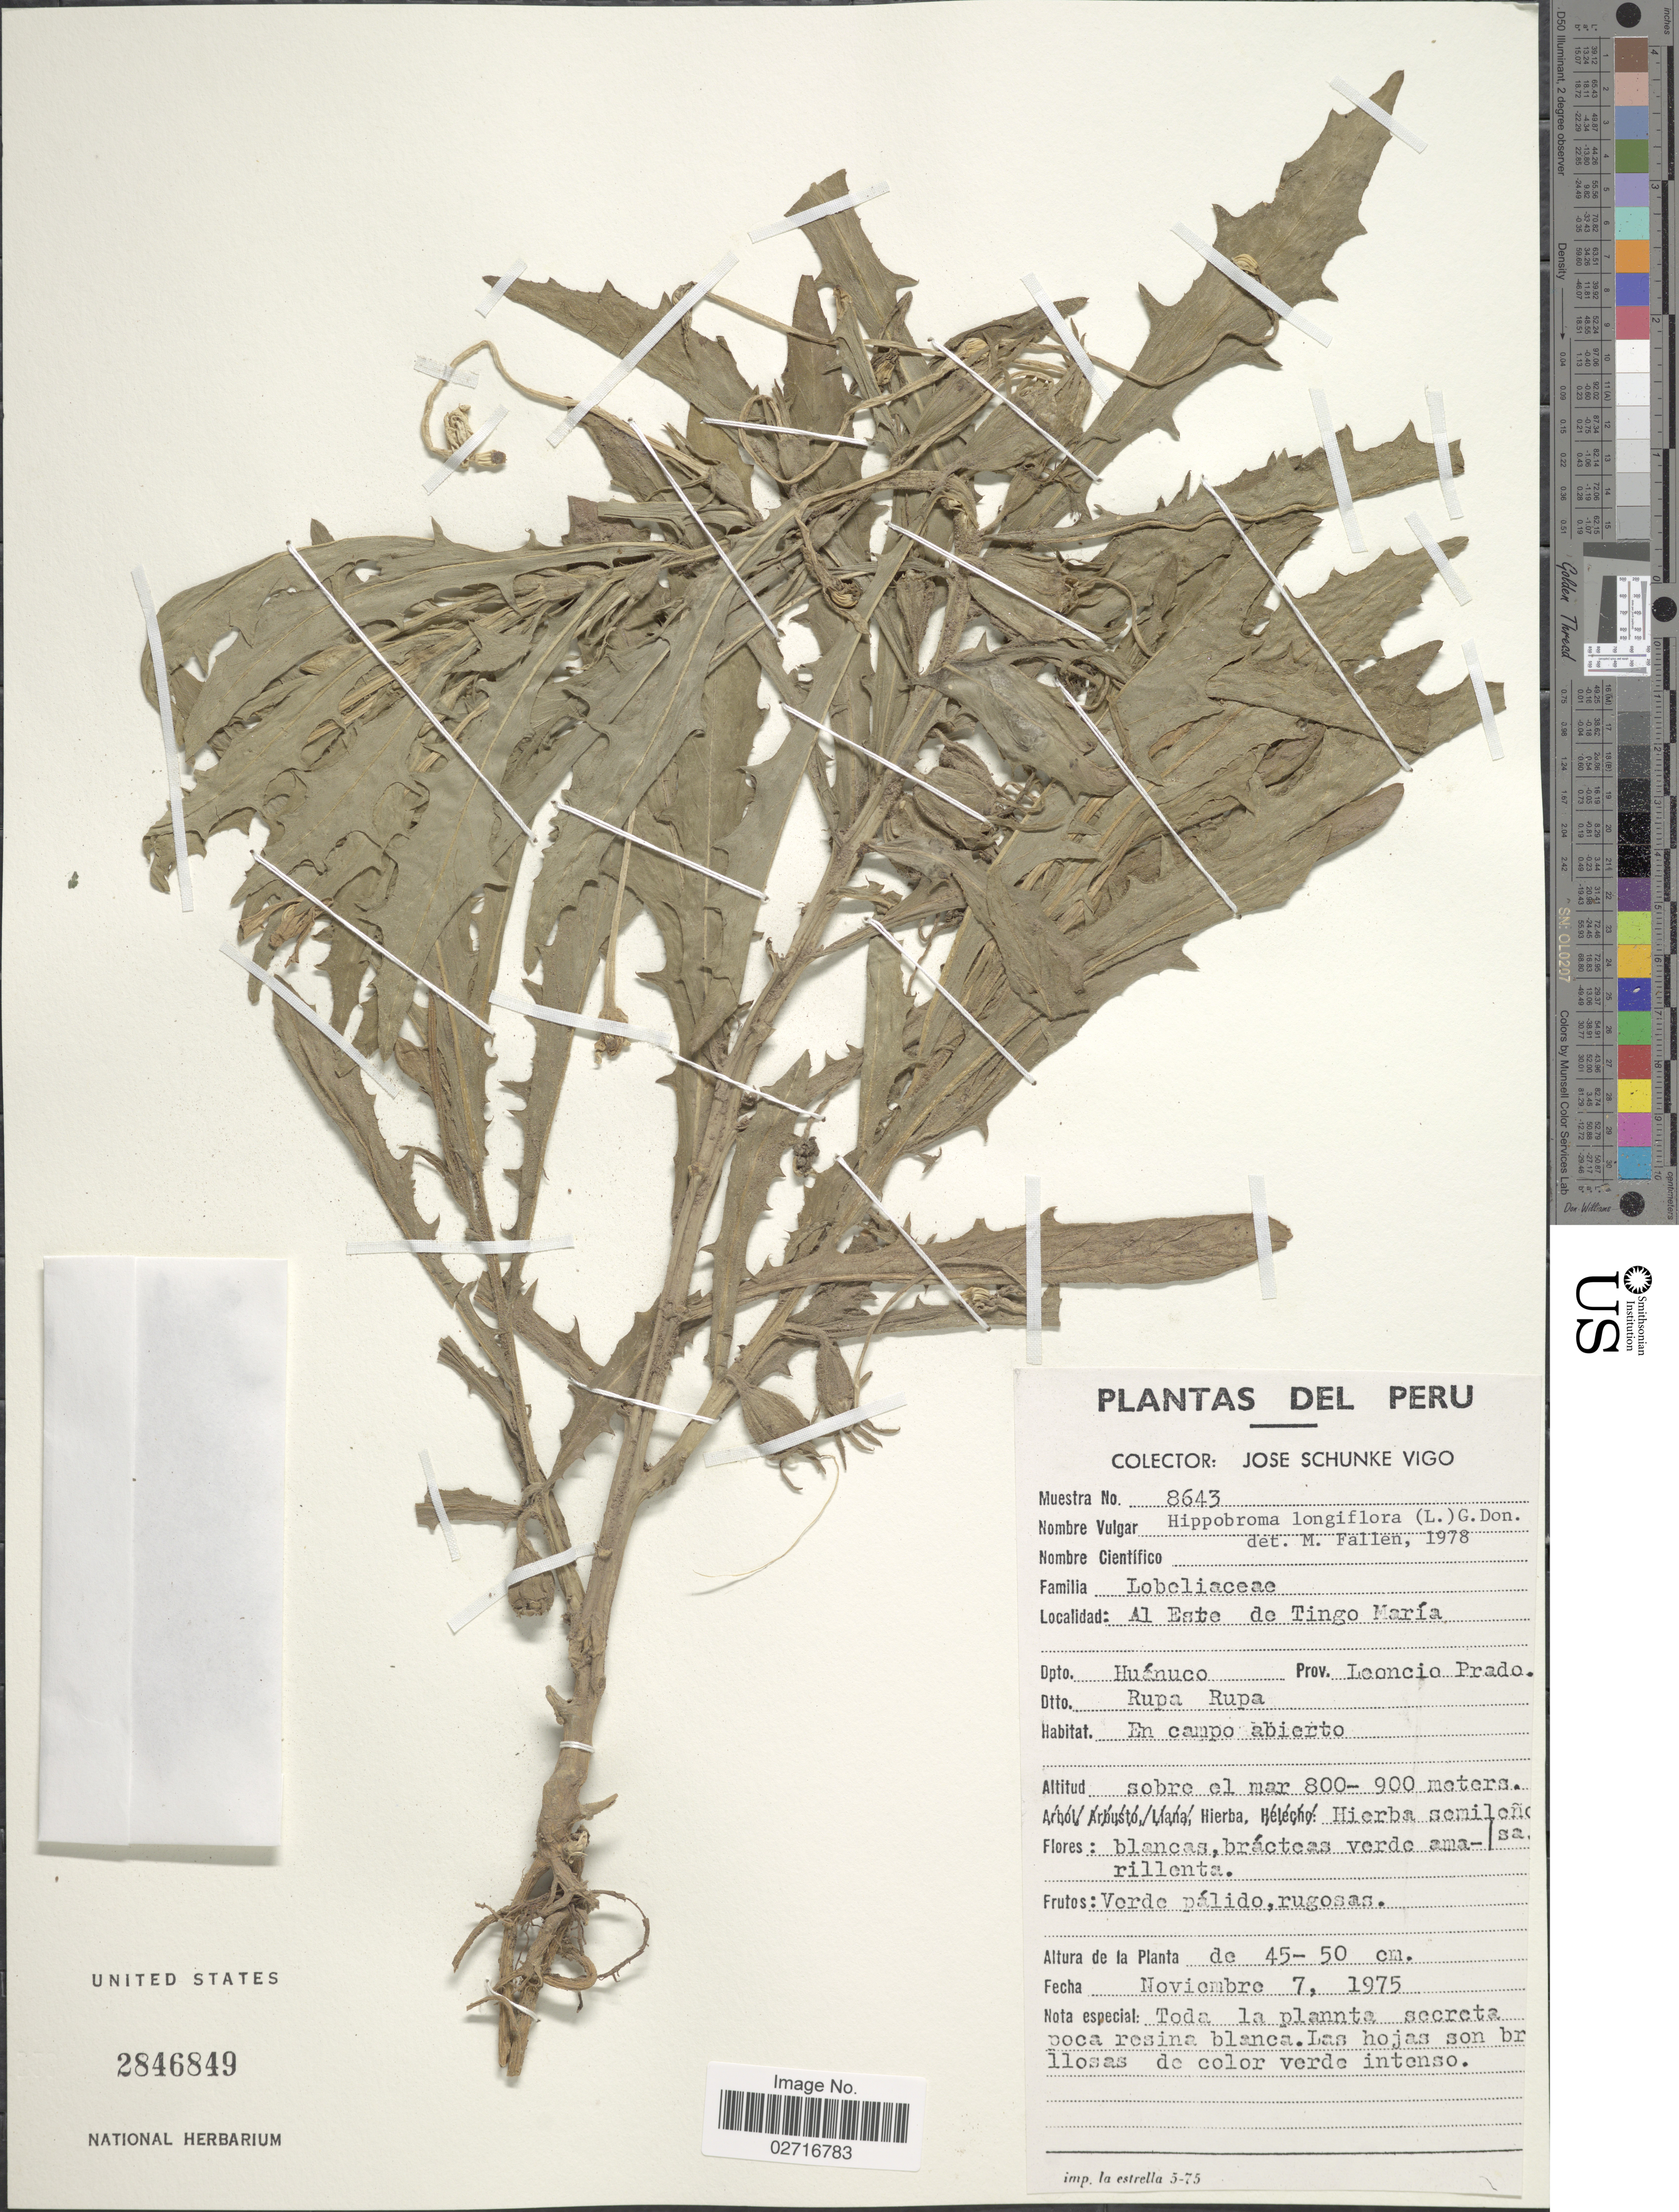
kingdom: Plantae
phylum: Tracheophyta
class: Magnoliopsida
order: Asterales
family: Campanulaceae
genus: Hippobroma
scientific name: Hippobroma longiflora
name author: (L.) G. Don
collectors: J. Schunke Vigo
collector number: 8643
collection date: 1975-11-07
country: Peru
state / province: Huánuco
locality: Al Este de Tingo Maria, Prov. Leoncio Prado, Dtto. Rupa Rupa, en campo abierto.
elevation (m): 800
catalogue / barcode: US 2846849